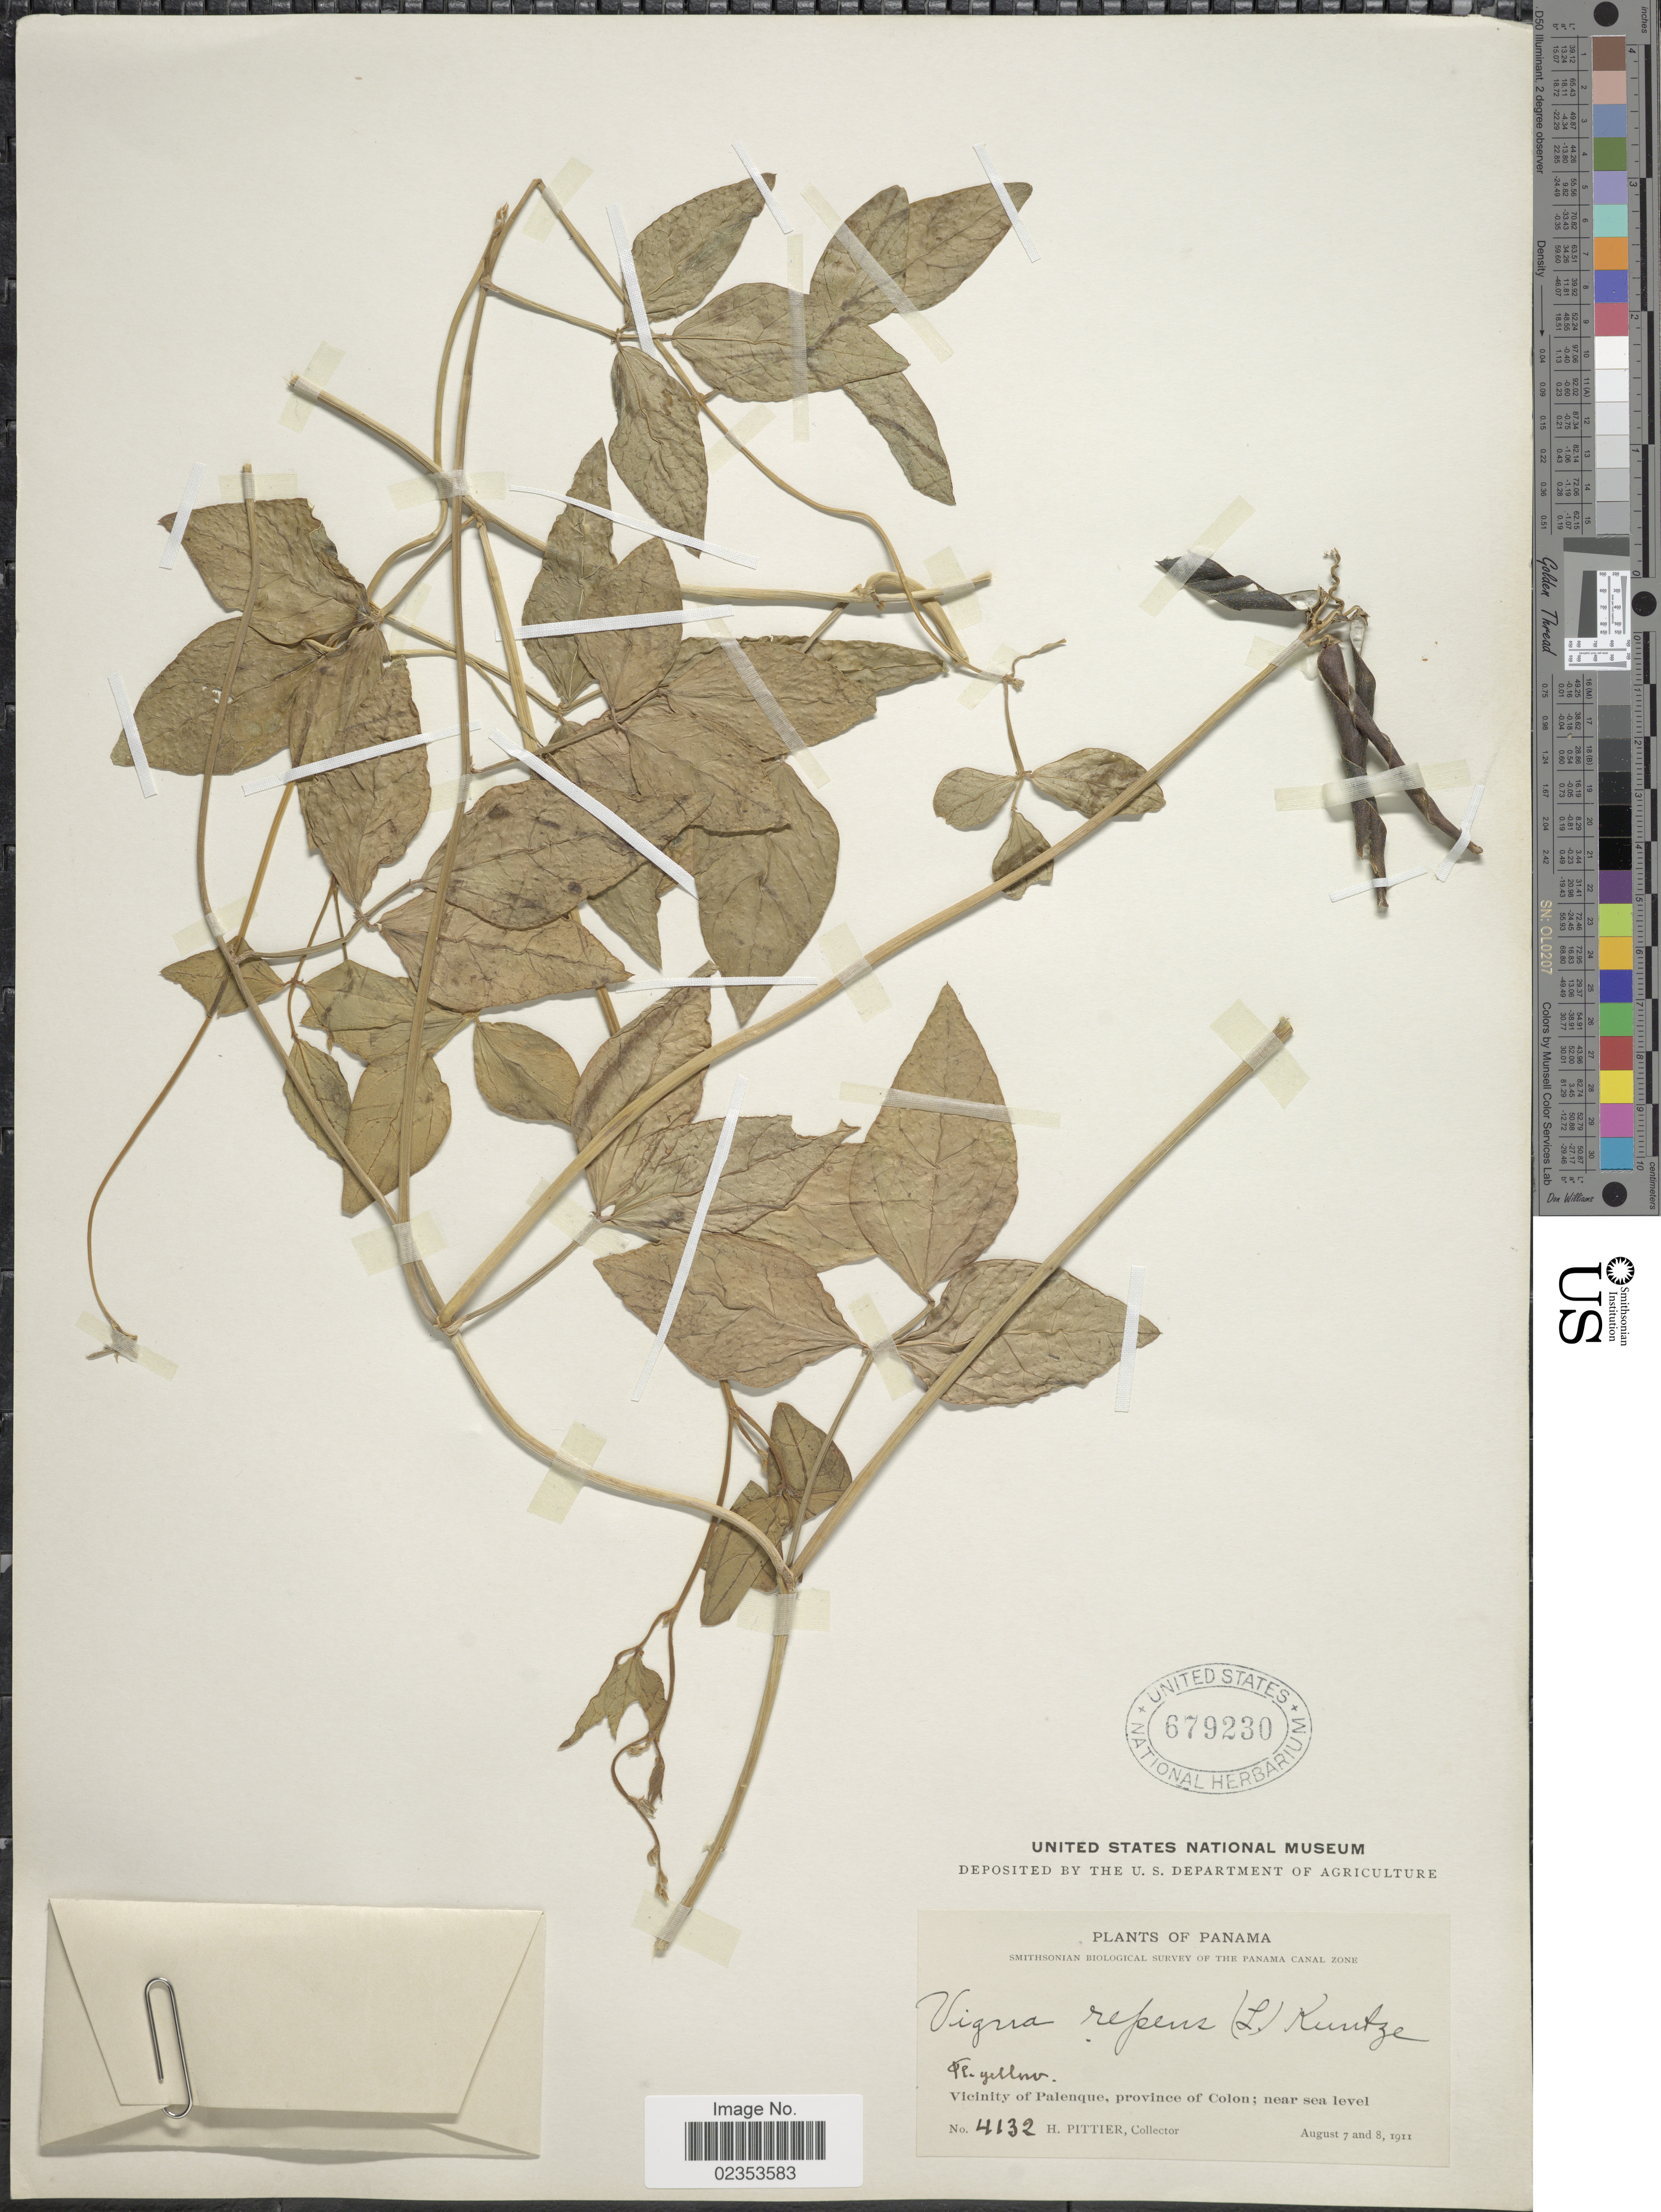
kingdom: Plantae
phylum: Tracheophyta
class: Magnoliopsida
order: Fabales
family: Fabaceae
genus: Vigna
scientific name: Vigna luteola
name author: (Jacq.) Benth.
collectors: H. F. Pittier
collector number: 4132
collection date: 1911-08-07/1911-08-08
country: Panama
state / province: Colón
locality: Vicinity of Palenque, Province of Colon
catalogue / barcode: US 679230